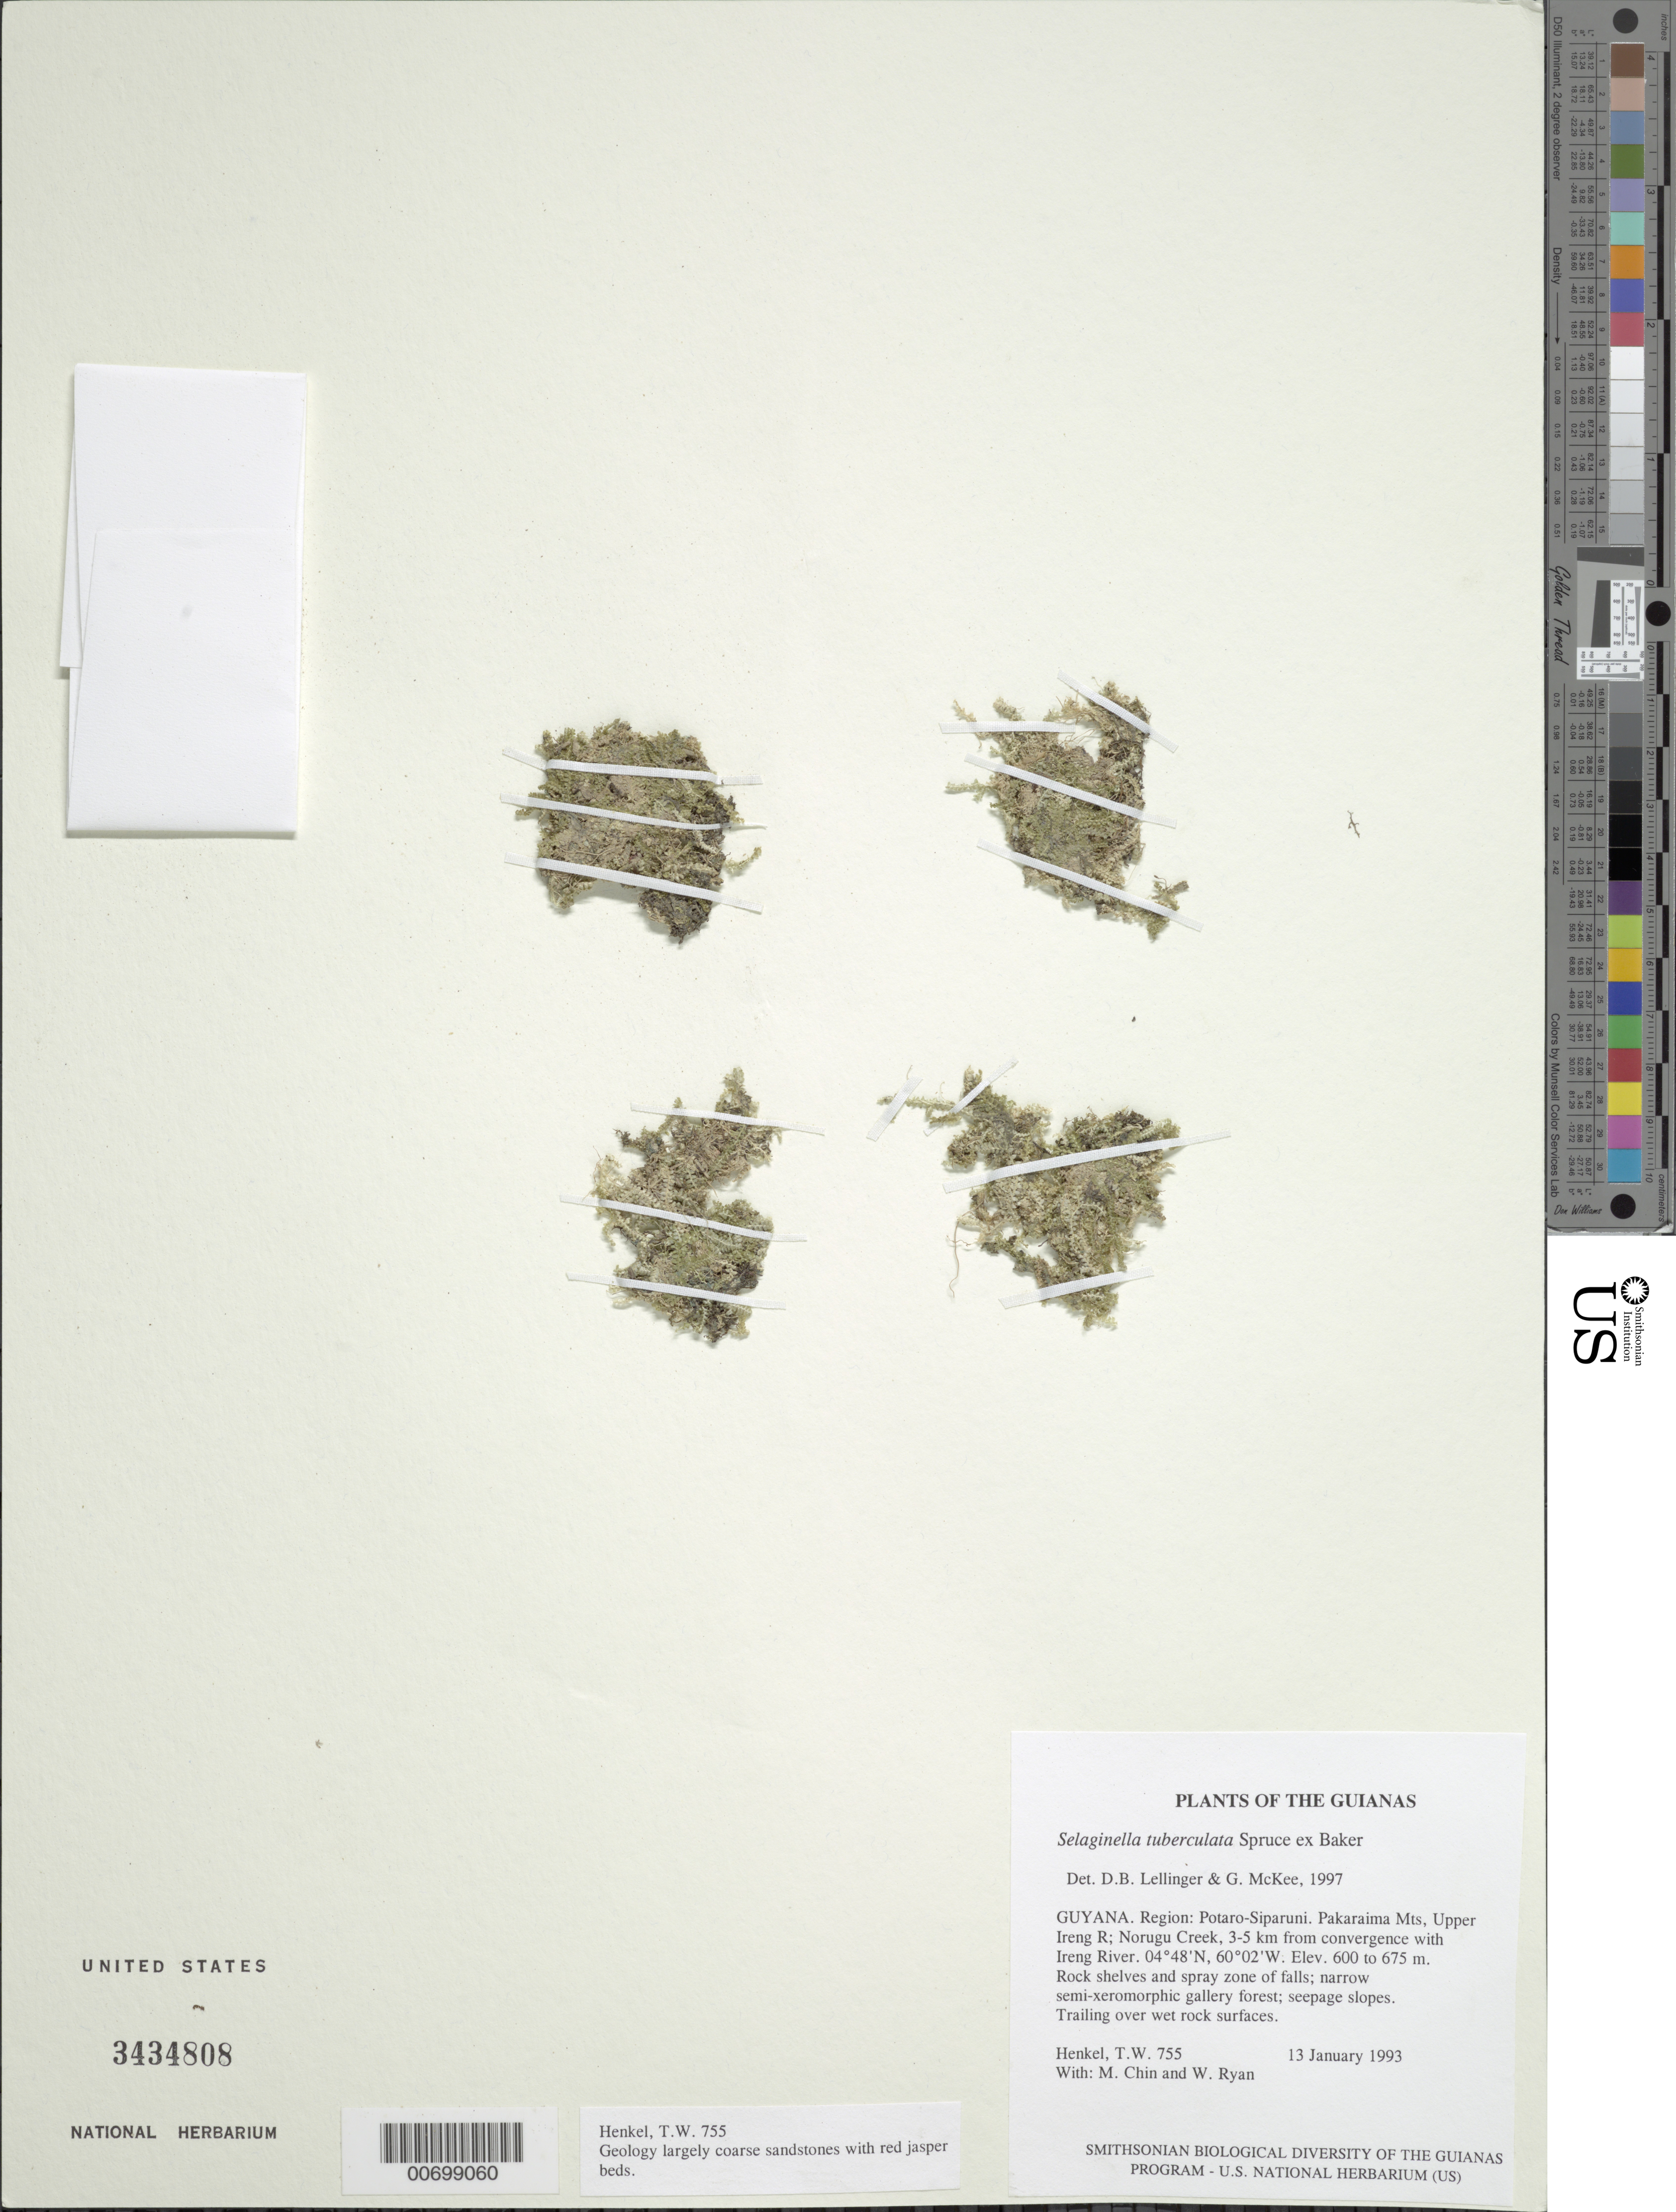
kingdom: Plantae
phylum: Tracheophyta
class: Lycopodiopsida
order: Selaginellales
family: Selaginellaceae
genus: Selaginella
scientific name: Selaginella tuberculata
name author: Spruce ex Baker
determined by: Lellinger, D. B.; McKee, G. S.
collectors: T. Henkel, M. Chin & W. Ryan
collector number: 755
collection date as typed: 13 January 1993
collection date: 1993-01-13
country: Guyana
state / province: Potaro-Siparuni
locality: Pakaraima Mts, Upper Ireng R; Norugu Creek, 3-5 km from convergence with Ireng River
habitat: Rock shelves and spray zone of falls; narrow semi-xeromorphic gallery forest; seepage slopes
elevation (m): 600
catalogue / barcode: US 3434808